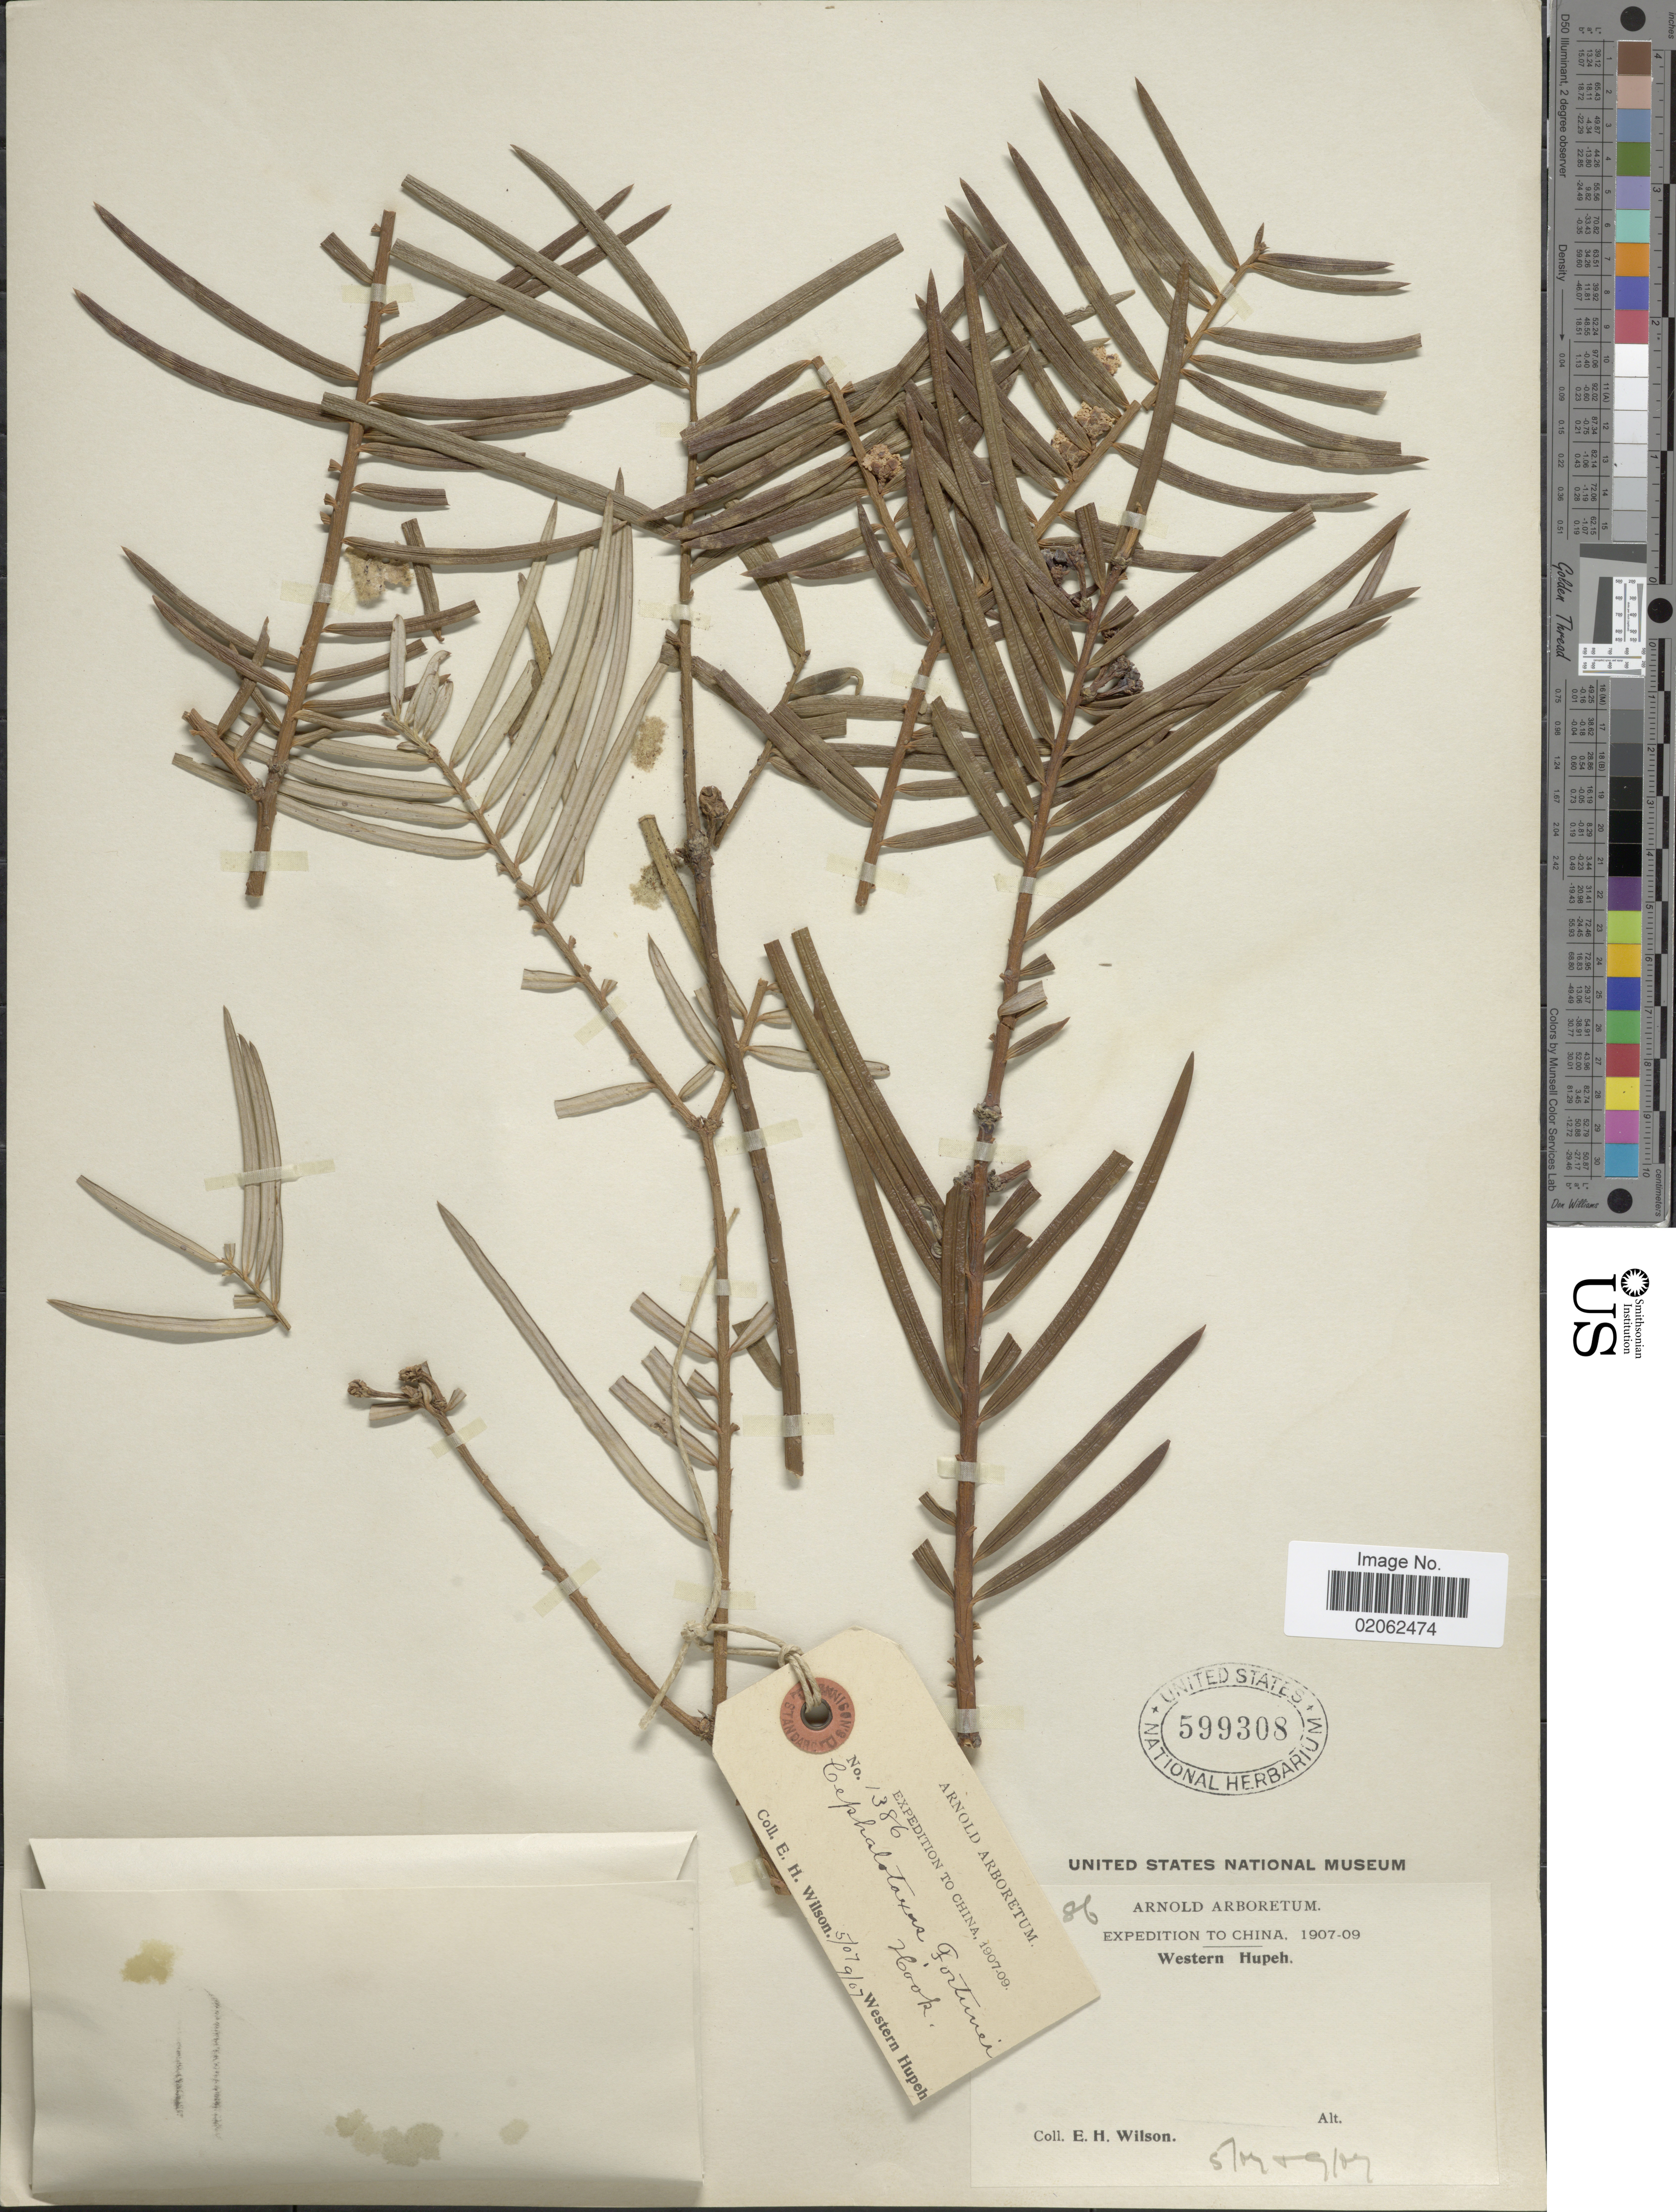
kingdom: Plantae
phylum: Tracheophyta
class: Pinopsida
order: Pinales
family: Cephalotaxaceae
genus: Cephalotaxus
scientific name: Cephalotaxus fortunei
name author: Hook.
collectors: E. Wilson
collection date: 1907-05/1909-09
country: China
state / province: Hubei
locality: Western Hupeh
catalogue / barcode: US 599308